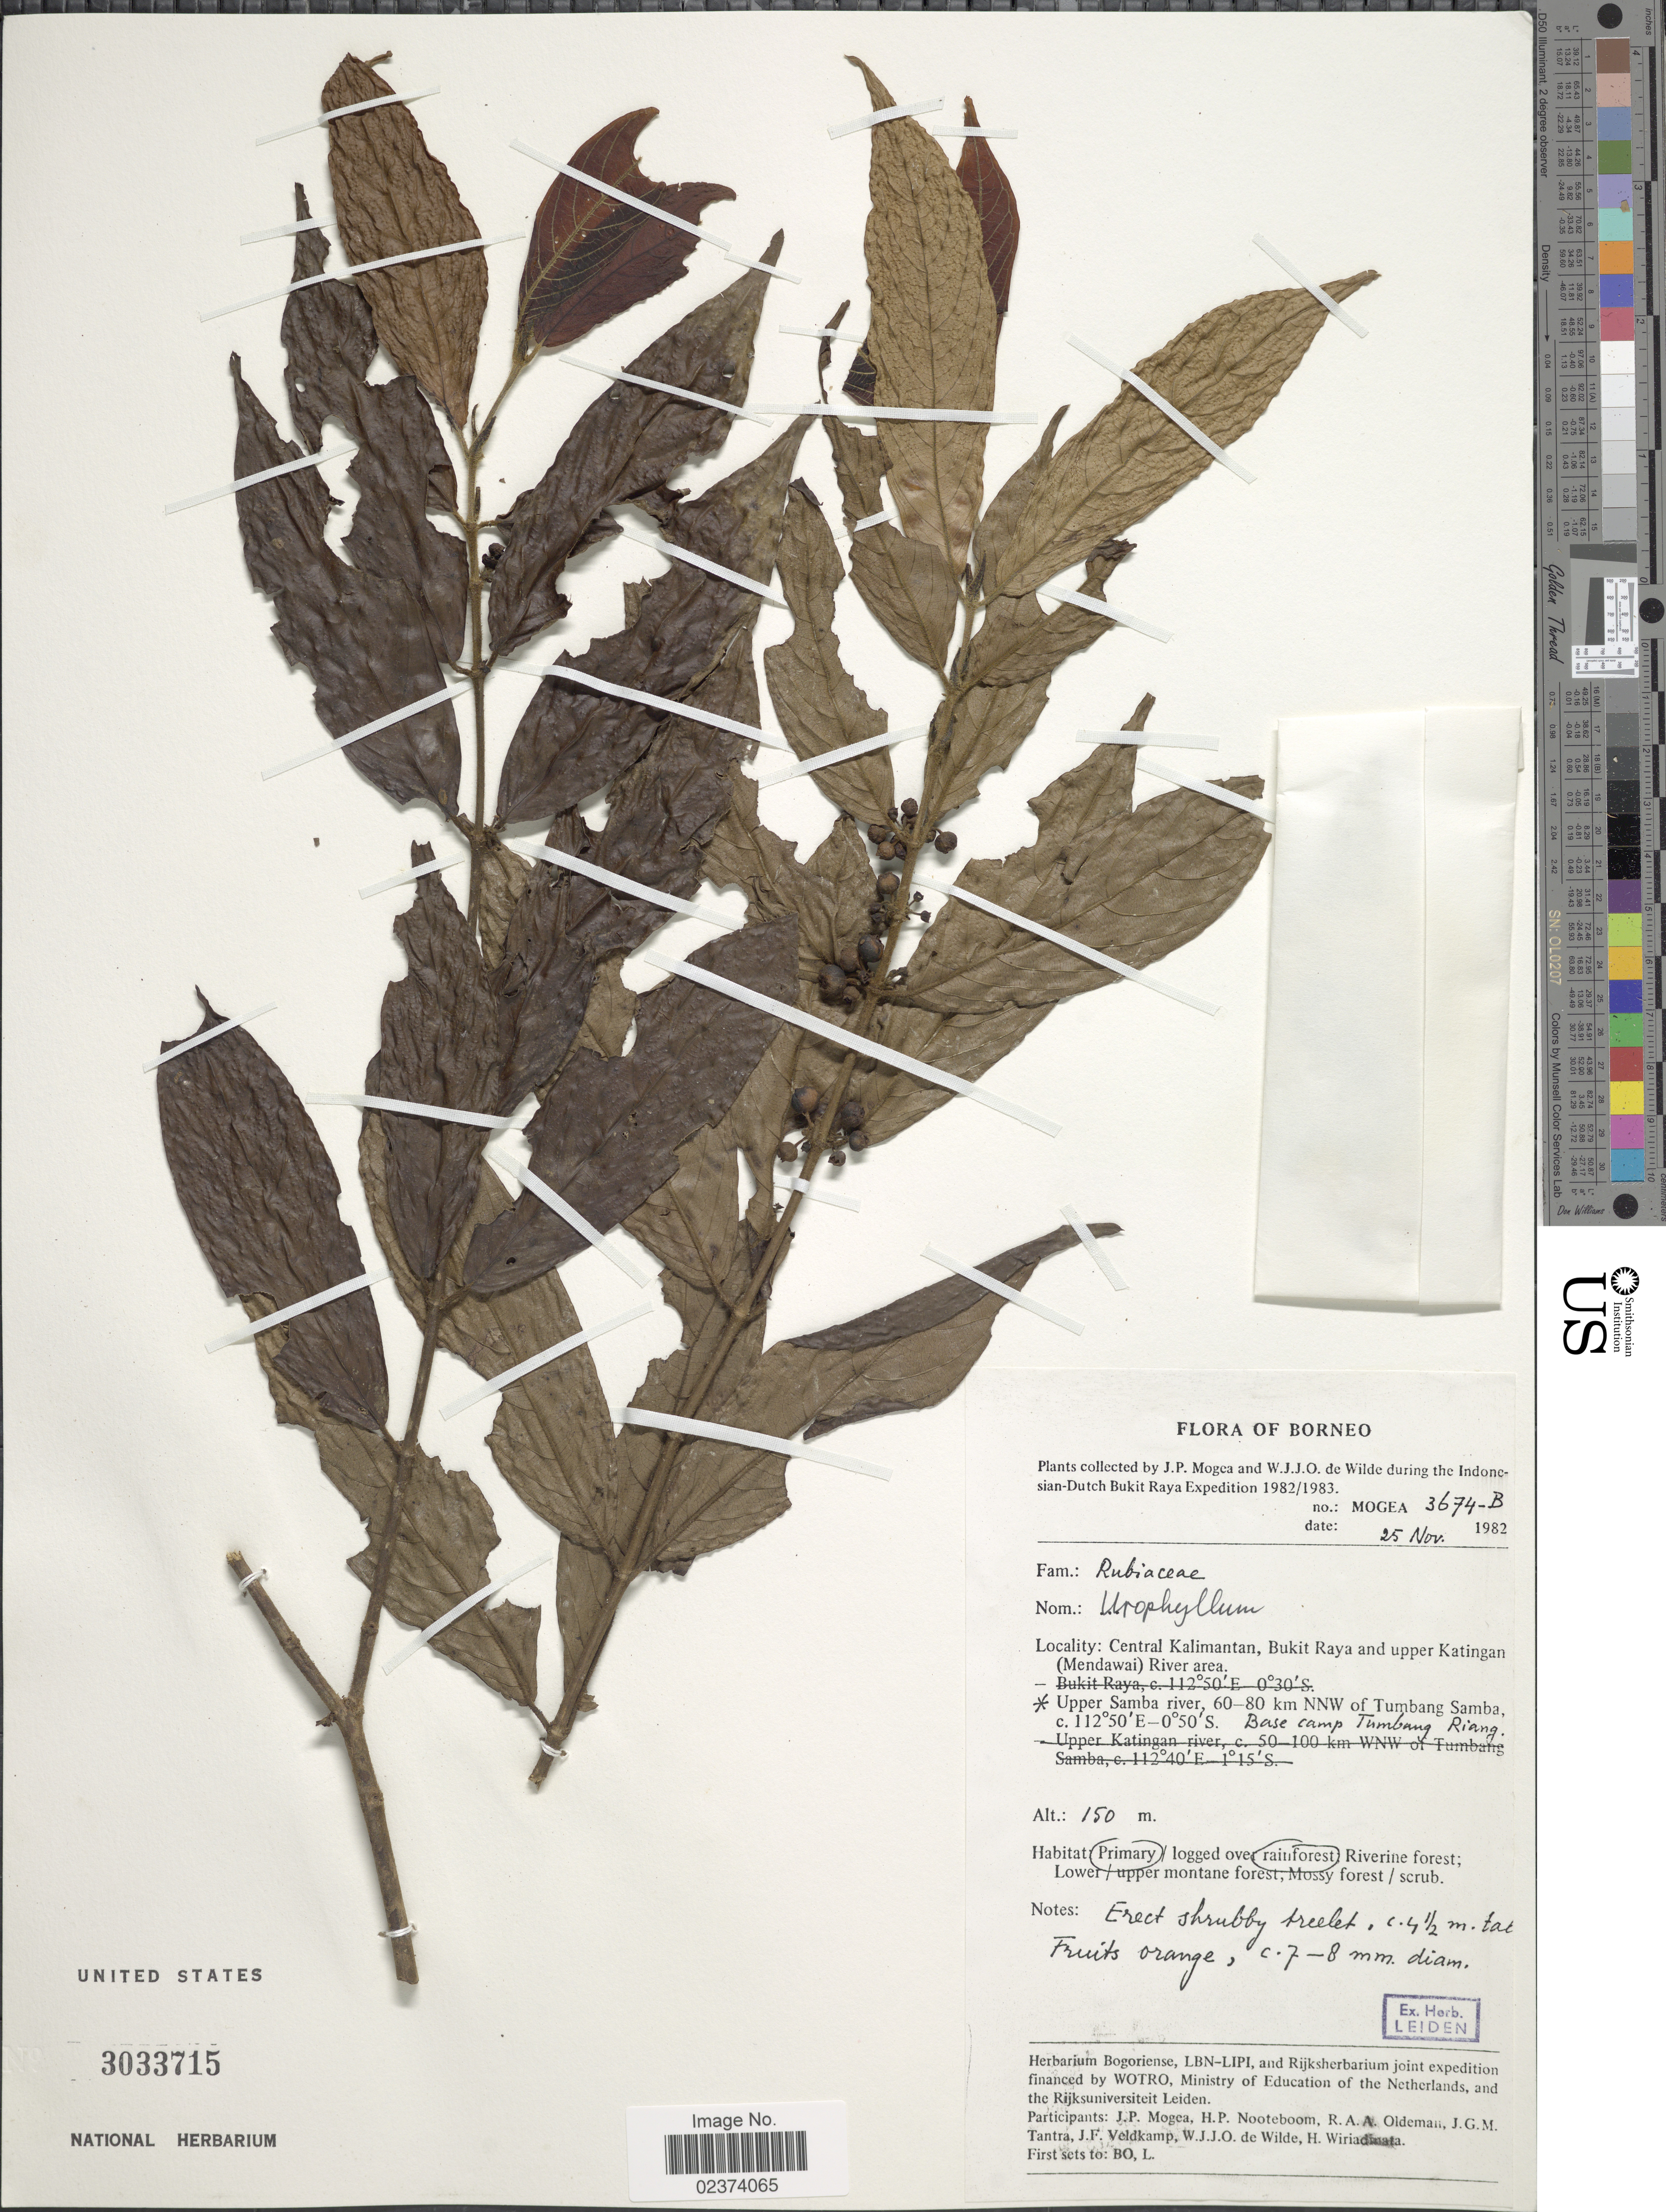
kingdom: Plantae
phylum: Tracheophyta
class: Magnoliopsida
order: Gentianales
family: Rubiaceae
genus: Urophyllum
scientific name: Urophyllum sp.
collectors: J. Mogea & W. J. de Wilde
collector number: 3674B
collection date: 1982-11-25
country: Indonesia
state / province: Kalimantan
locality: Borneo, Cantral Kalimantan, Bukit Raya and upper Katingan (Mendawai) River area, Upper Samba River, 60-80 km NNW of Tumbang Samba, Base Camp Tumbung Riang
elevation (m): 150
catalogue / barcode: US 3033715